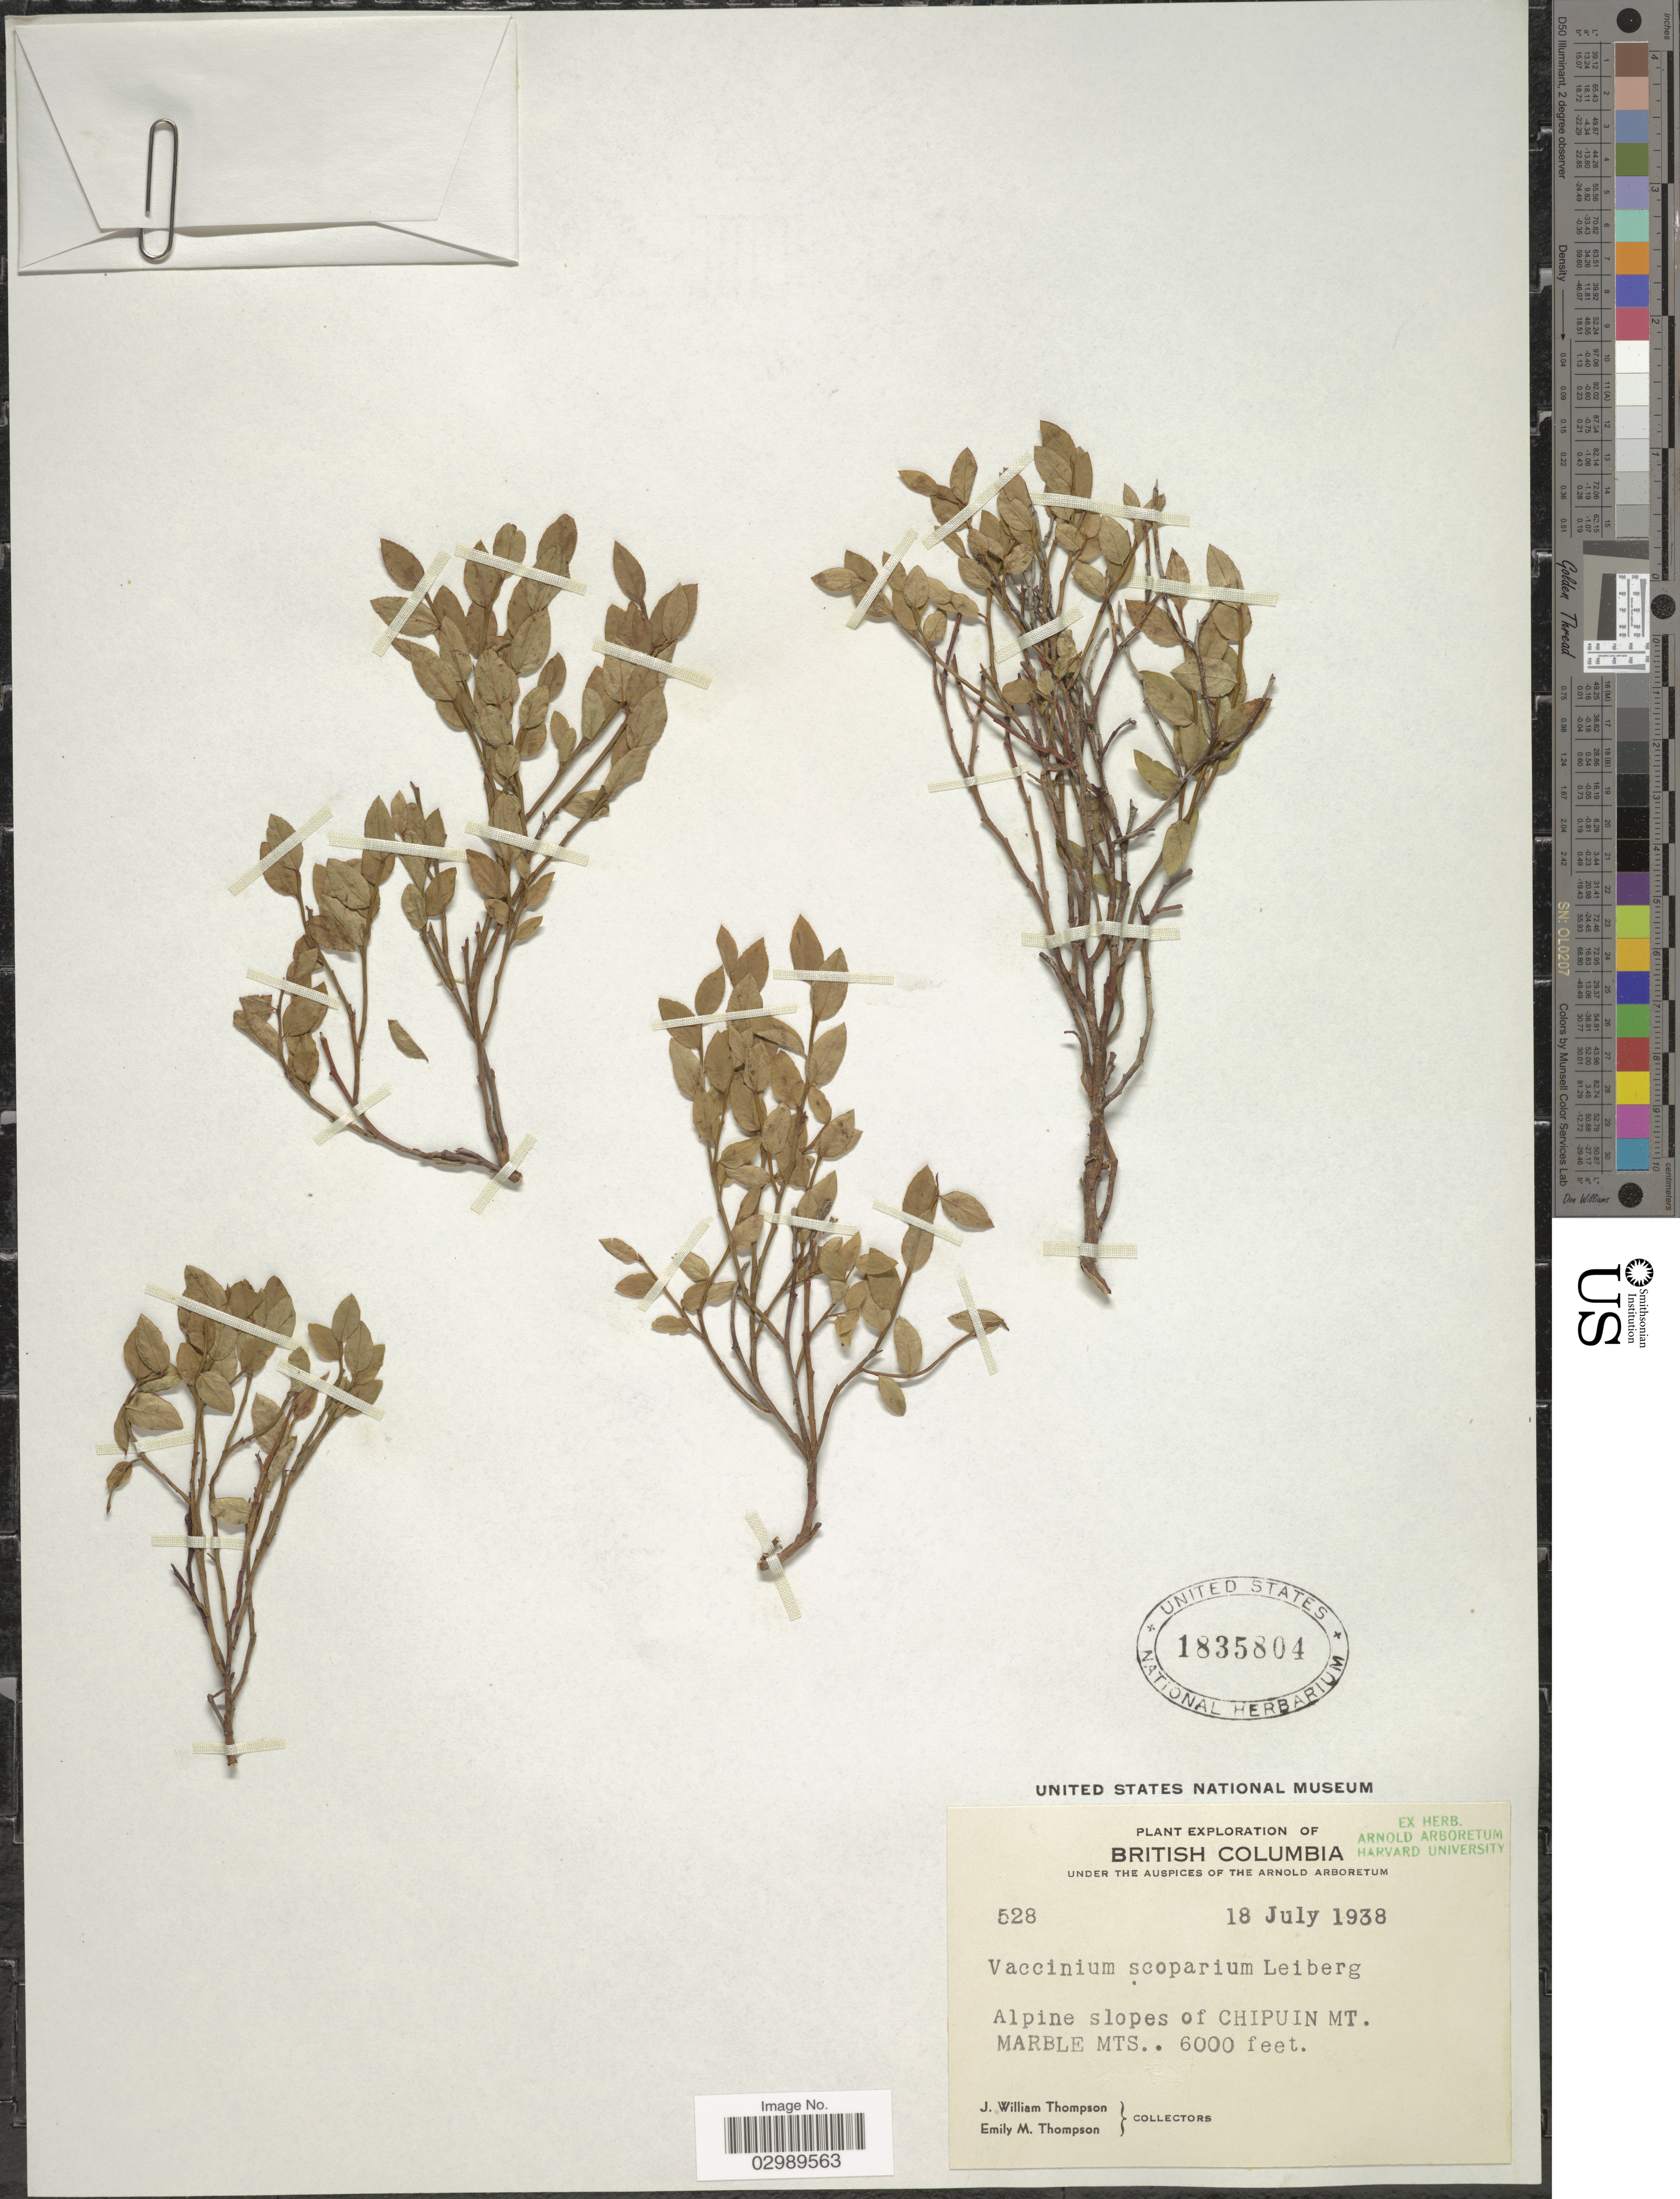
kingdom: Plantae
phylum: Tracheophyta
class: Magnoliopsida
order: Ericales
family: Ericaceae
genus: Vaccinium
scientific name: Vaccinium scoparium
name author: Leiberg ex Coville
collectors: J. W. Thompson & E. M. Thompson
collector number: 528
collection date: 1938-07-18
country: Canada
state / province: British Columbia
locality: Alpine slopes of Chipuin Mt. Marble Mts.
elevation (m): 1829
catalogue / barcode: US 1835804